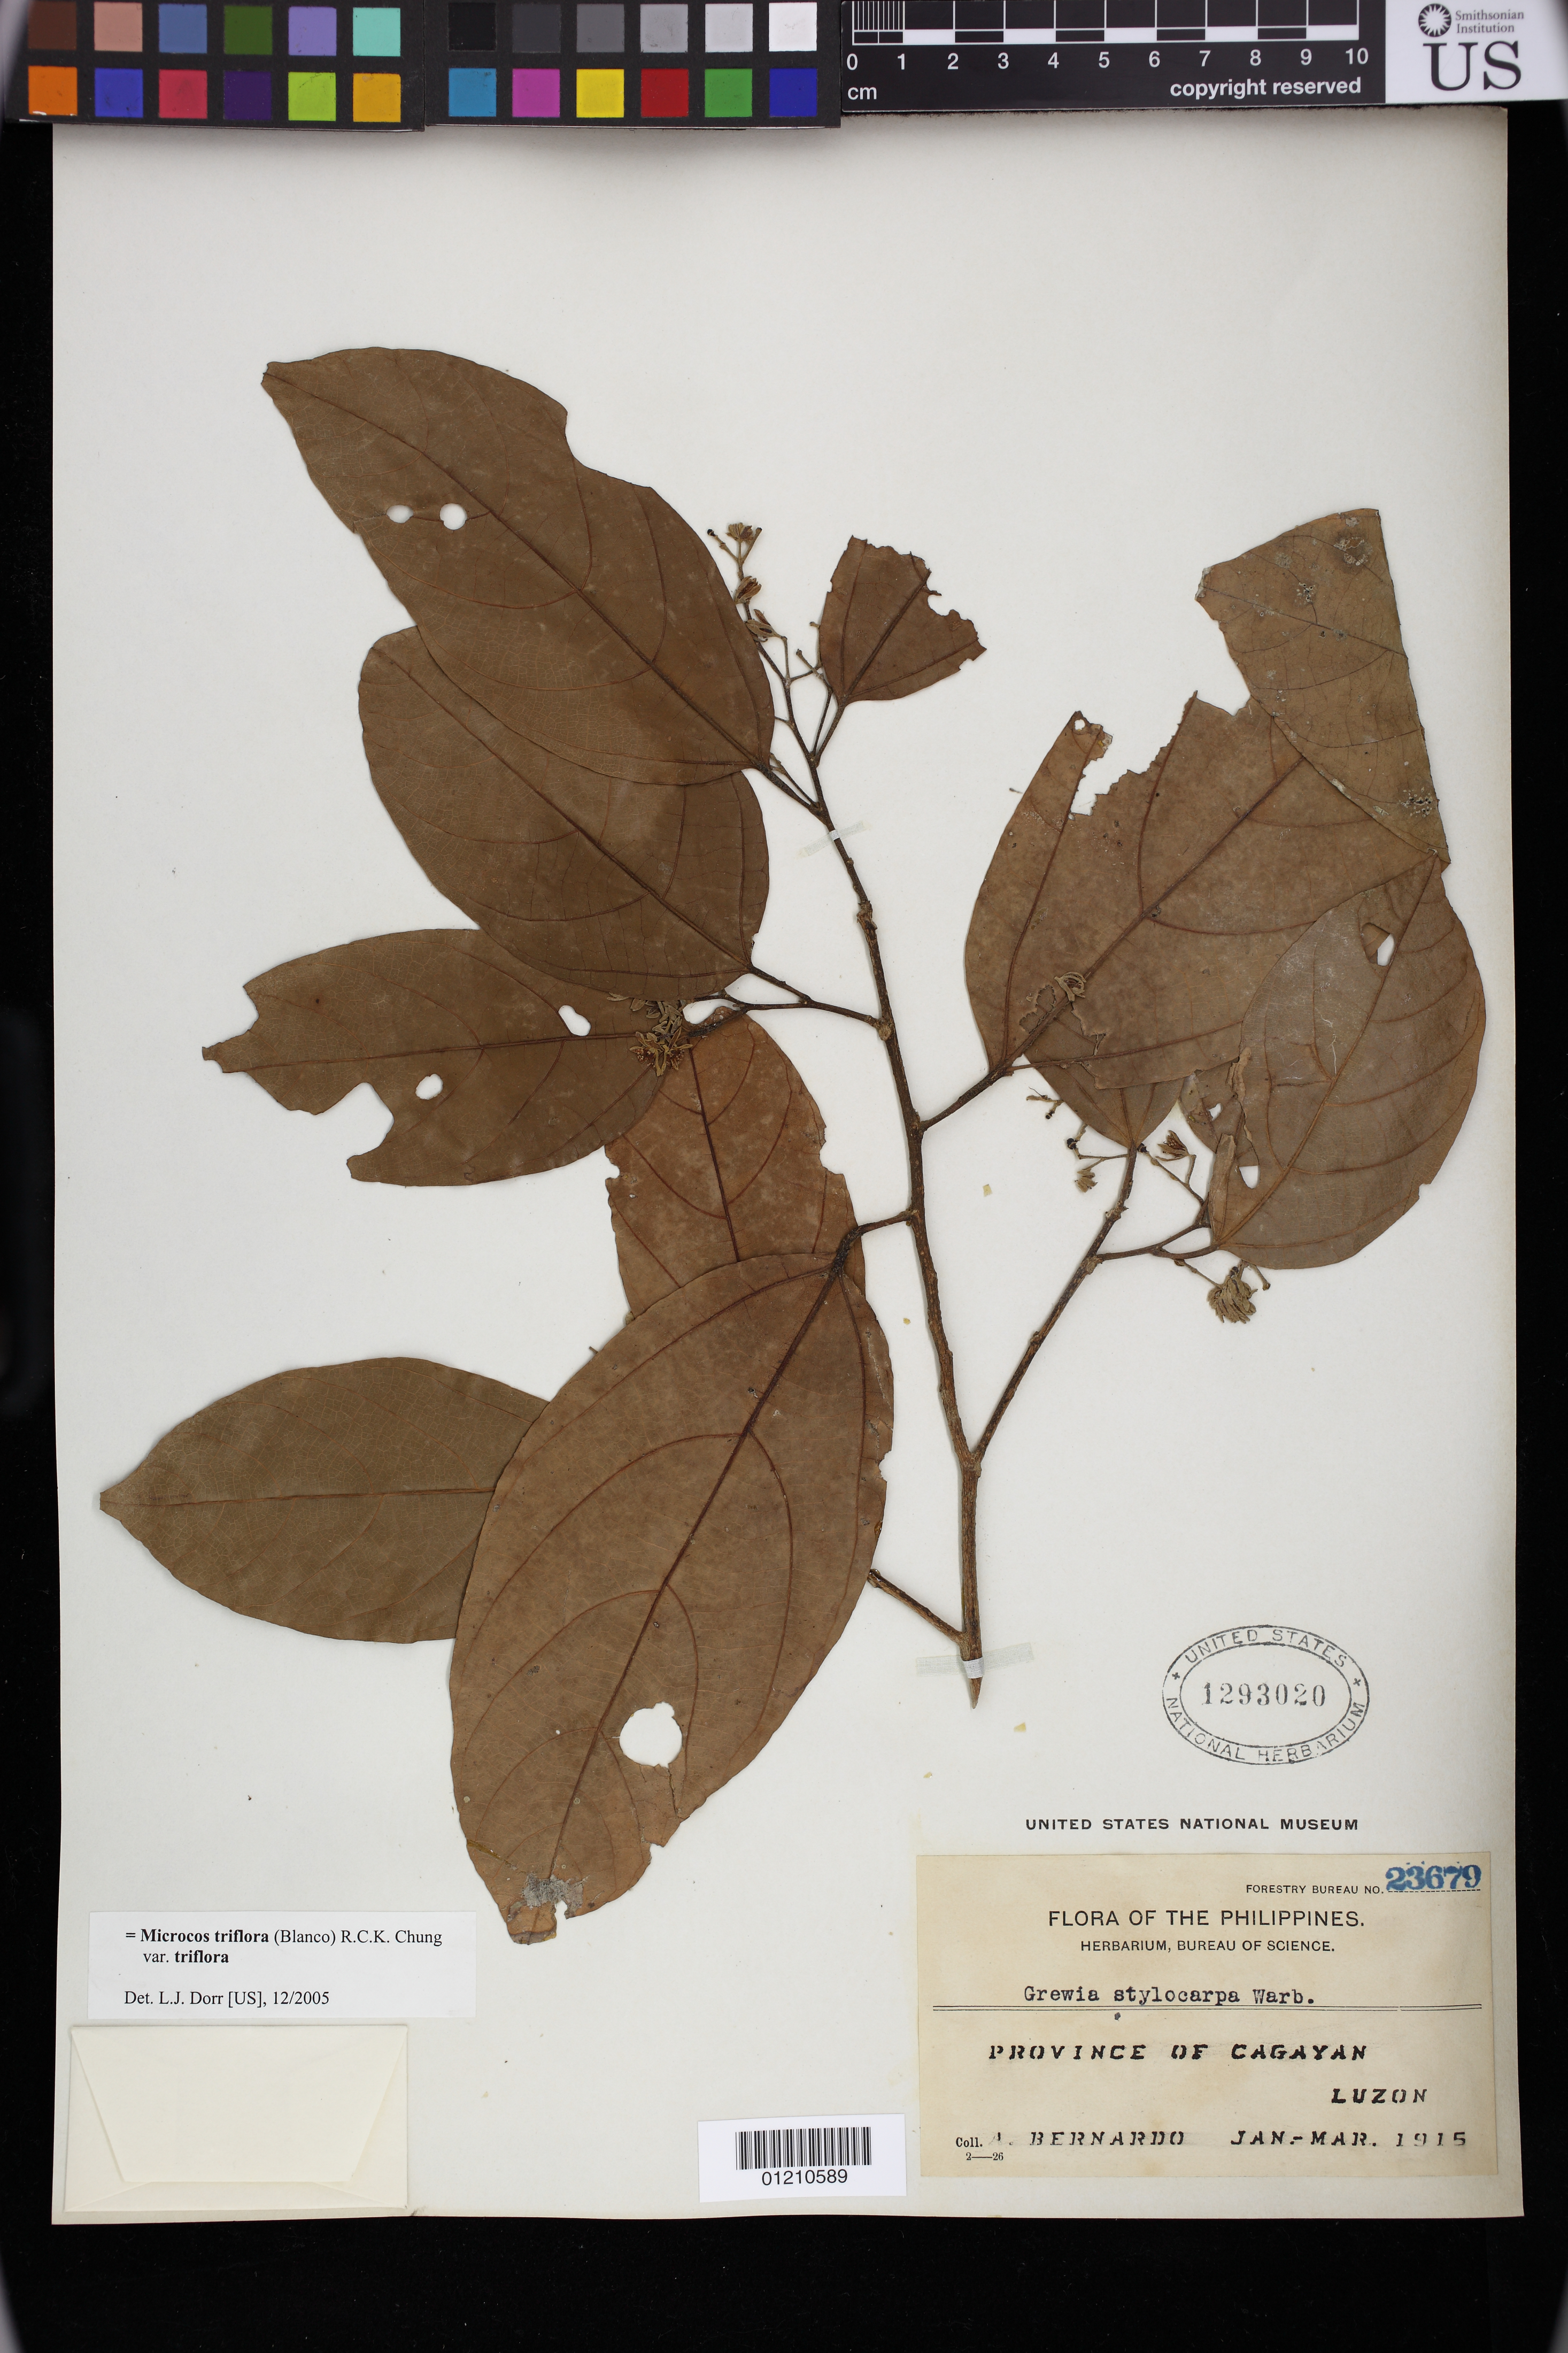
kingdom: Plantae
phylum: Tracheophyta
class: Magnoliopsida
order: Malvales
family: Malvaceae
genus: Microcos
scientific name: Microcos triflora var. triflora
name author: (Blanco) R.C.K. Chung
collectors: A. Bernardo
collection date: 1915-01/1915-03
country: Philippines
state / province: Cagayan Valley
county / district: Cagayan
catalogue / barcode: US 1293020